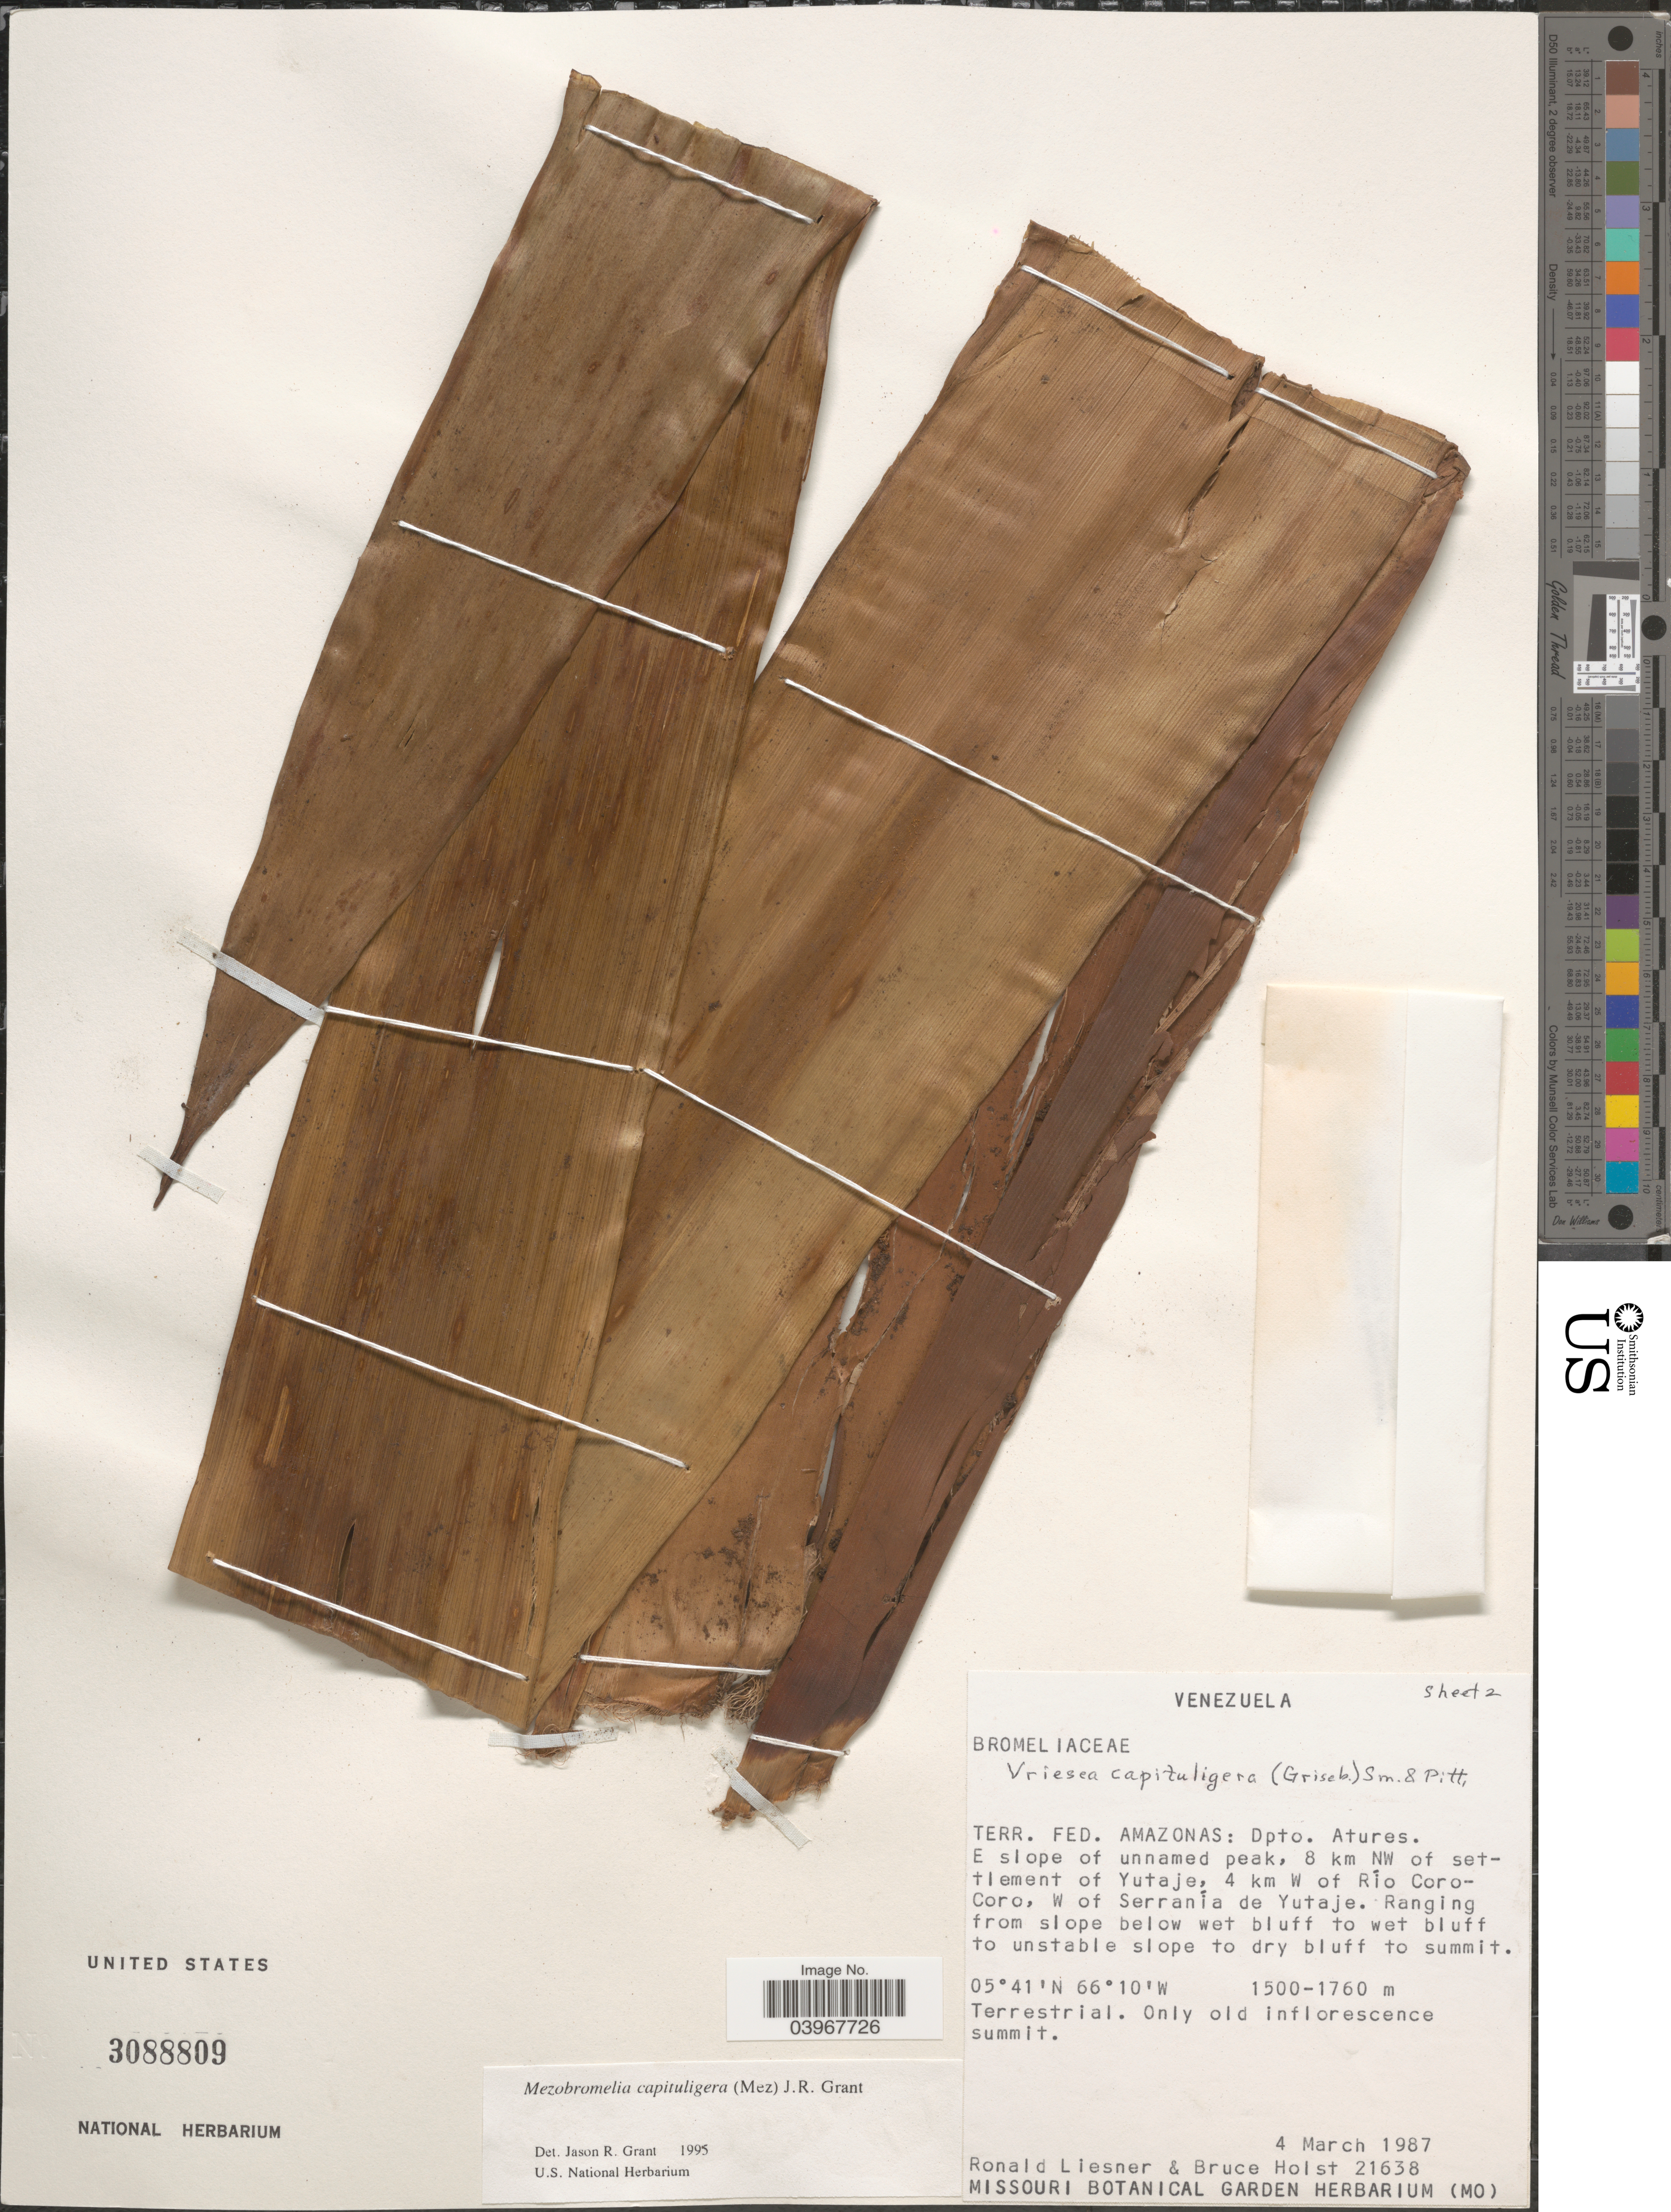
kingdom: Plantae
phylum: Tracheophyta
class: Liliopsida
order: Poales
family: Bromeliaceae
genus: Mezobromelia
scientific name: Mezobromelia capituligera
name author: (Griseb.) J.R. Grant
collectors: R. L. Liesner & B. Holst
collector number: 21638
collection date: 1987-03-04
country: Venezuela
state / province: Amazonas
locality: Terr. Fed. Amazonas: Dpto. Atures. E slope of unnamed peak, 8 km NW of settlement of Yutaje, 4 km W of Río Coro-Coro, W of Serranía de Yutaje.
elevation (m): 1500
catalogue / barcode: US 3088809